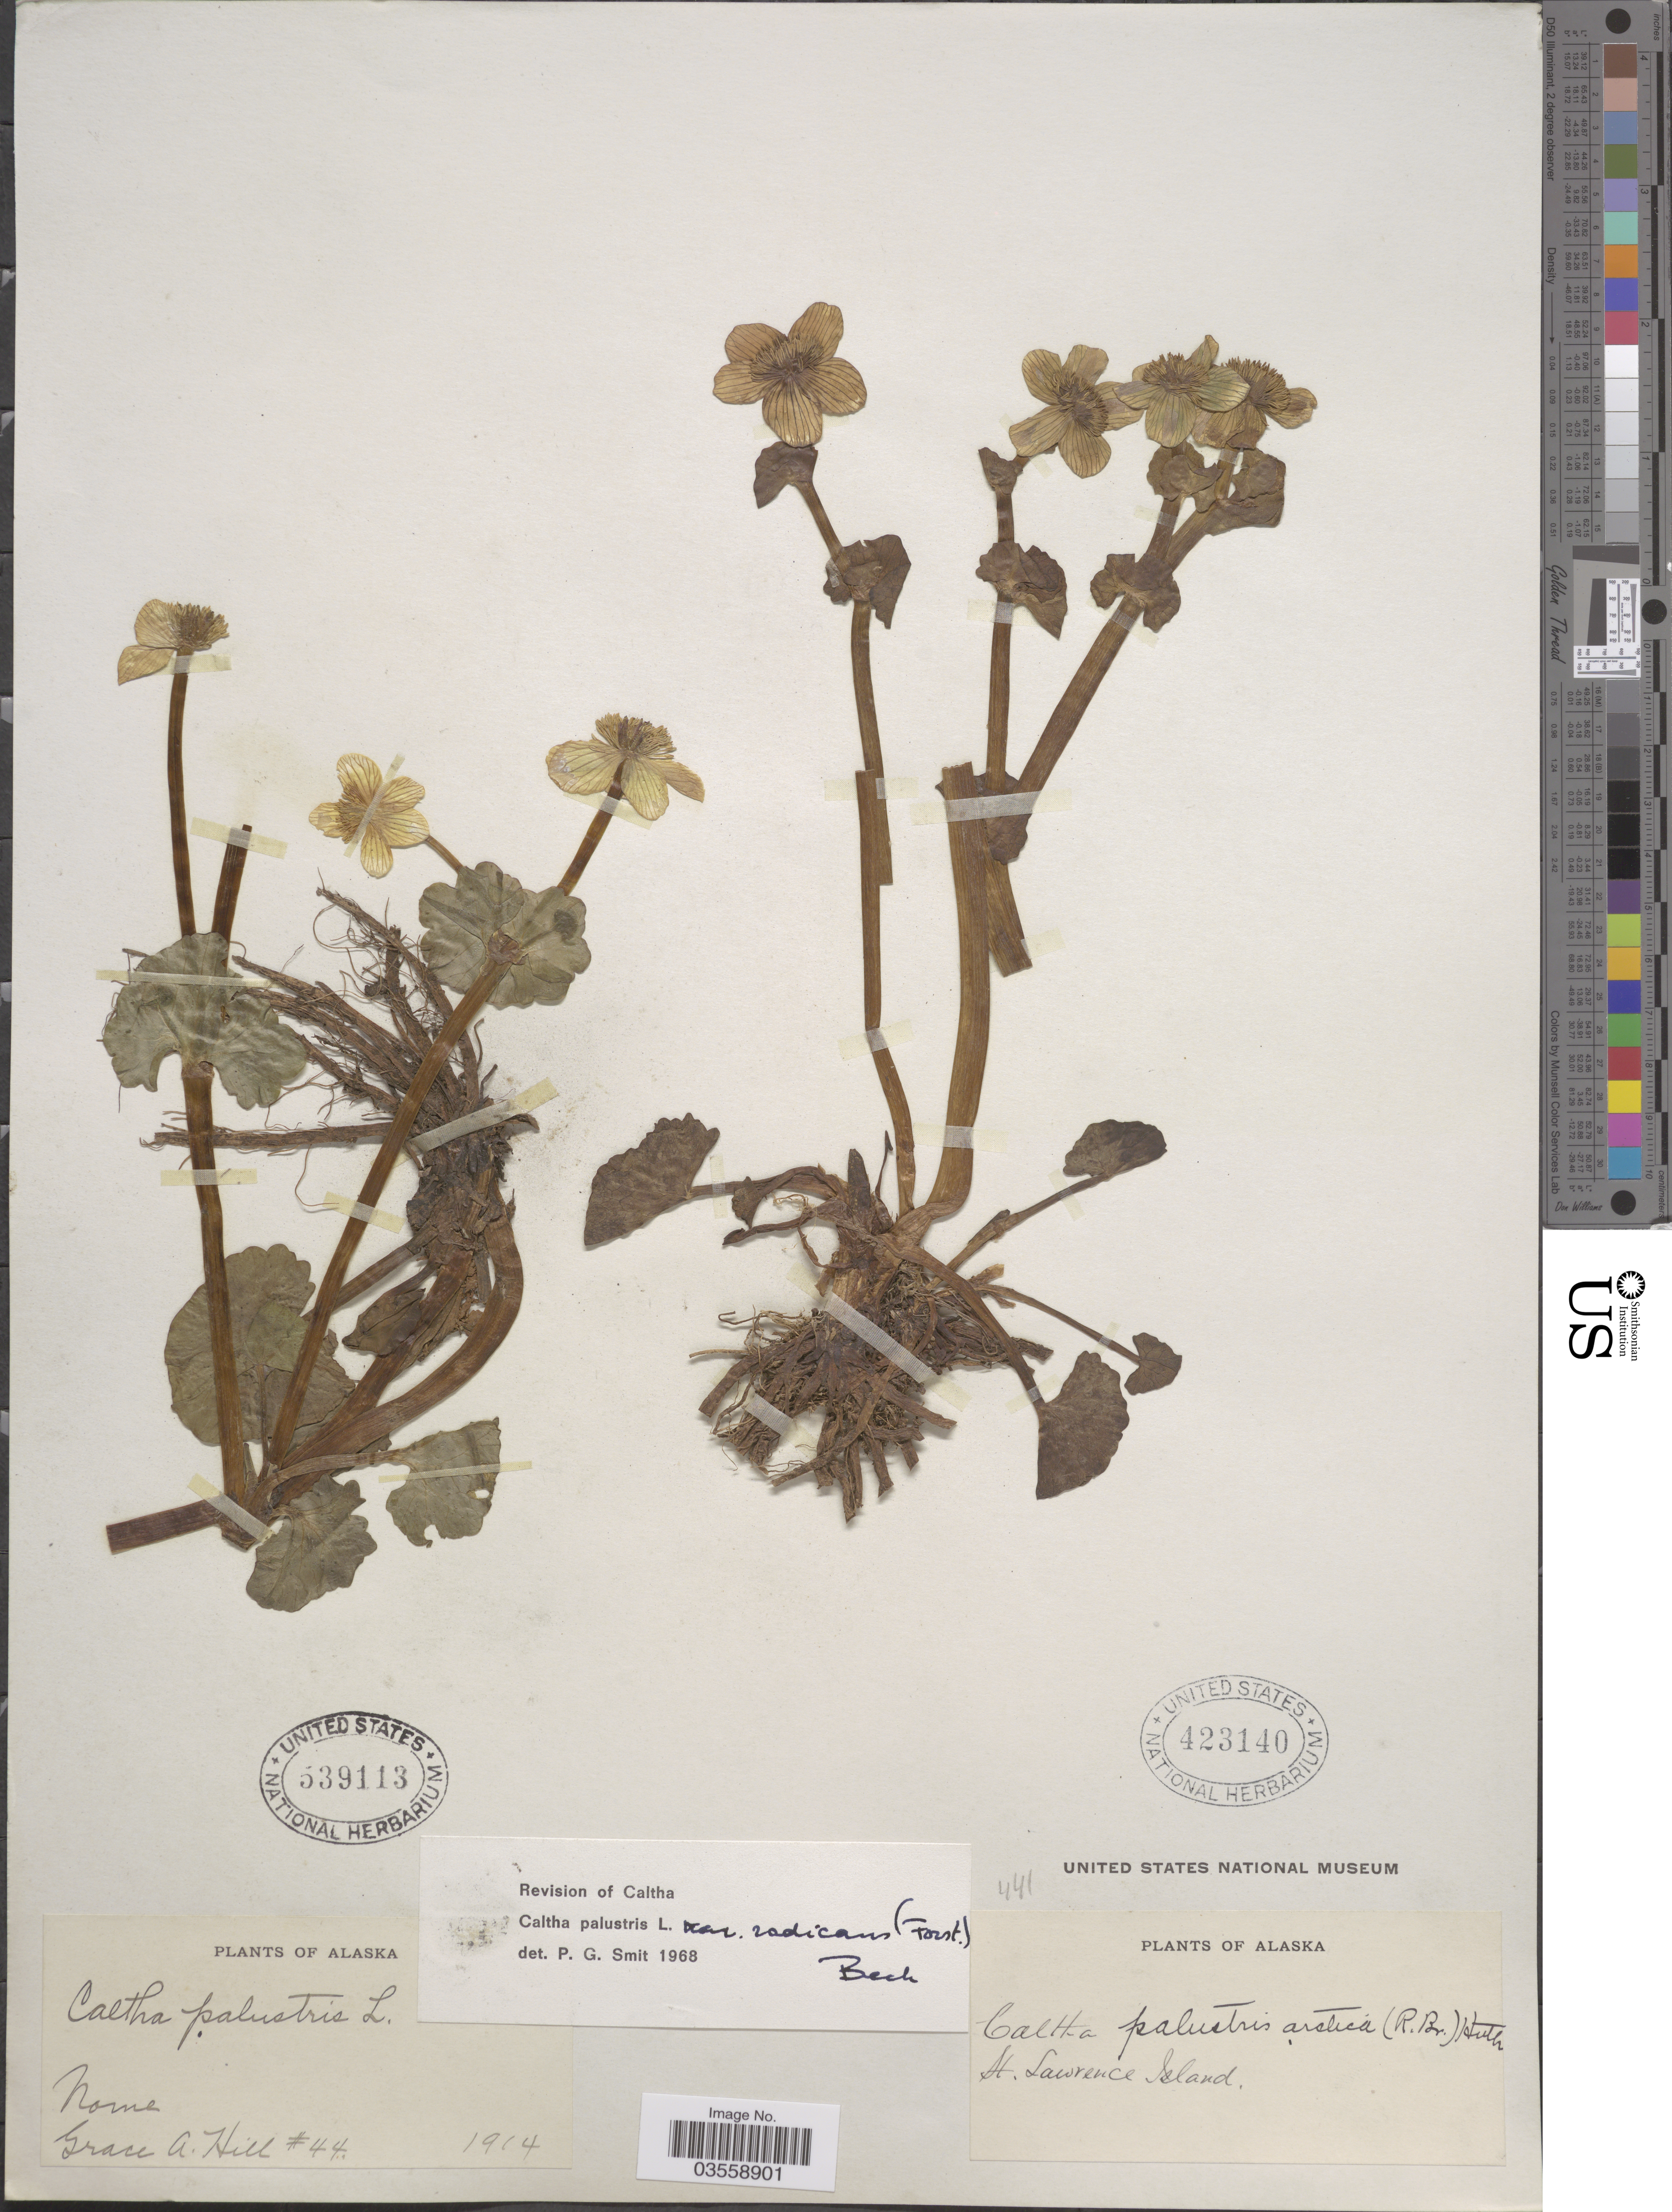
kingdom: Plantae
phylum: Tracheophyta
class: Magnoliopsida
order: Ranunculales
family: Ranunculaceae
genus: Caltha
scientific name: Caltha palustris var. radicans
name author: (T.F. Forst) Beck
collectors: G. A. Hill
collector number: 44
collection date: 1914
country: United States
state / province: Alaska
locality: Nome.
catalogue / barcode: US 539113